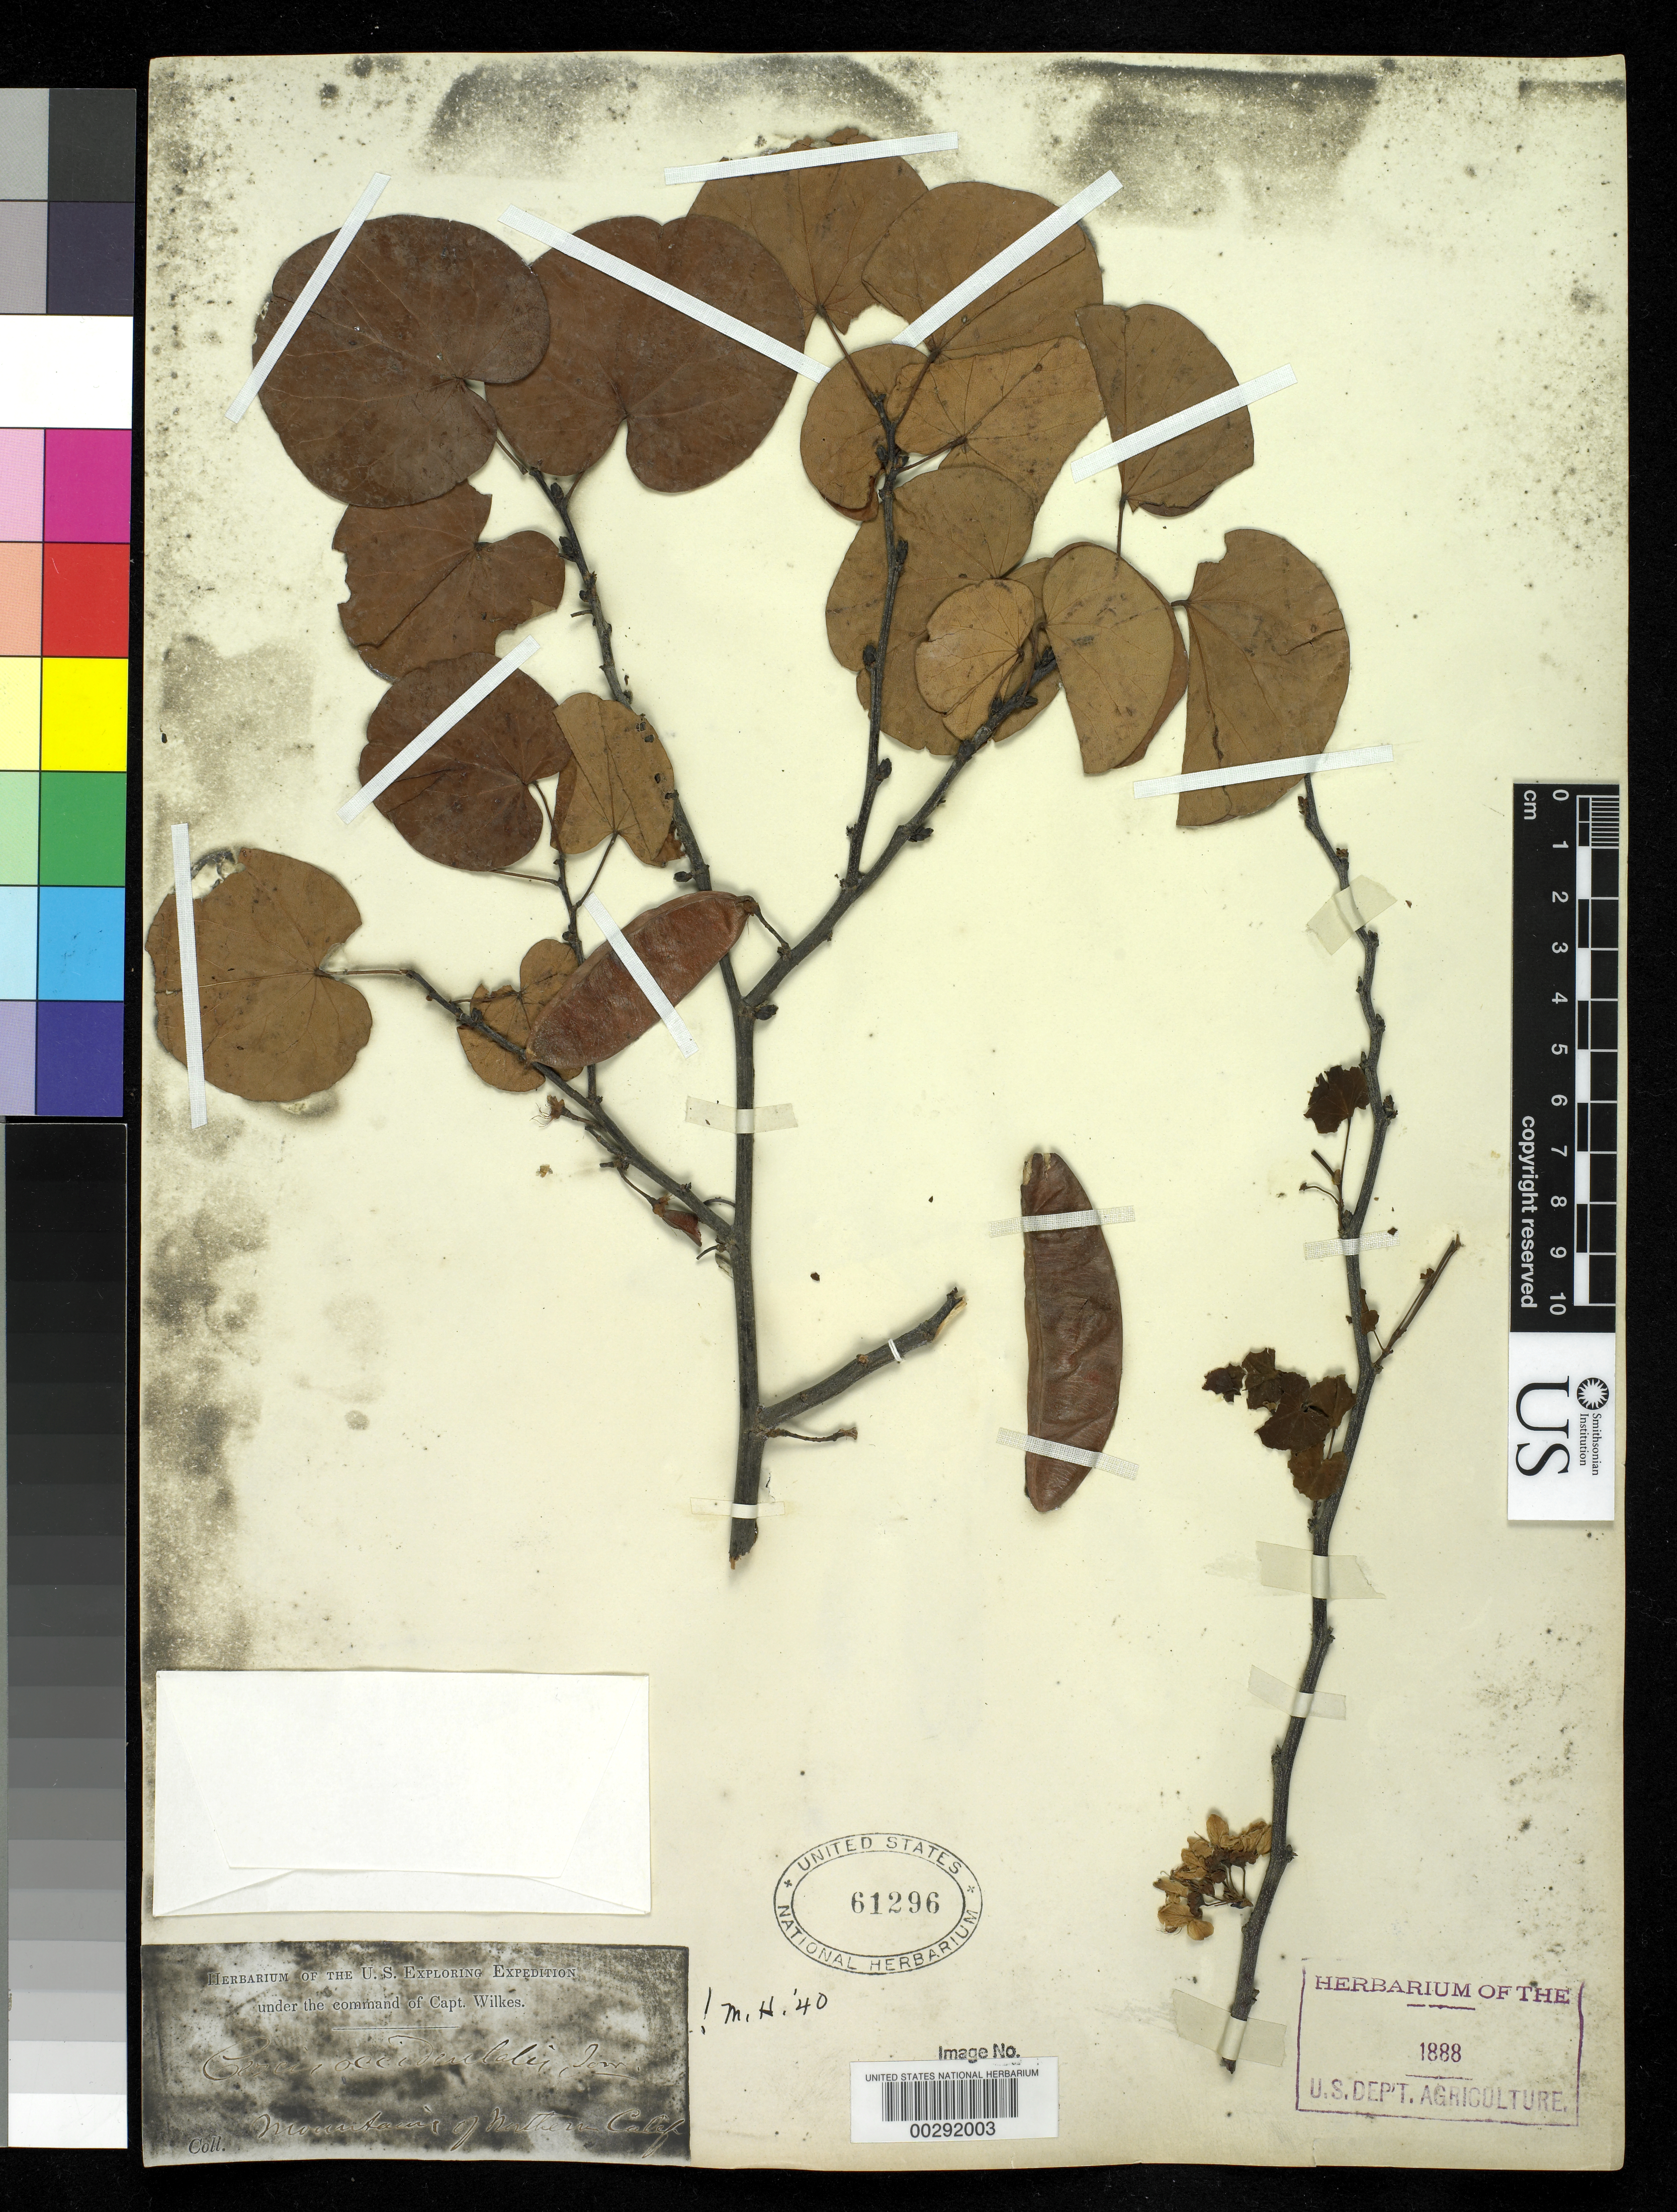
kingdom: Plantae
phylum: Tracheophyta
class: Magnoliopsida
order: Fabales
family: Fabaceae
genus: Cercis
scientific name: Cercis occidentalis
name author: Torr. ex A. Gray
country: United States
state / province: California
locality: Mountains of northern california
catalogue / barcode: US 61296